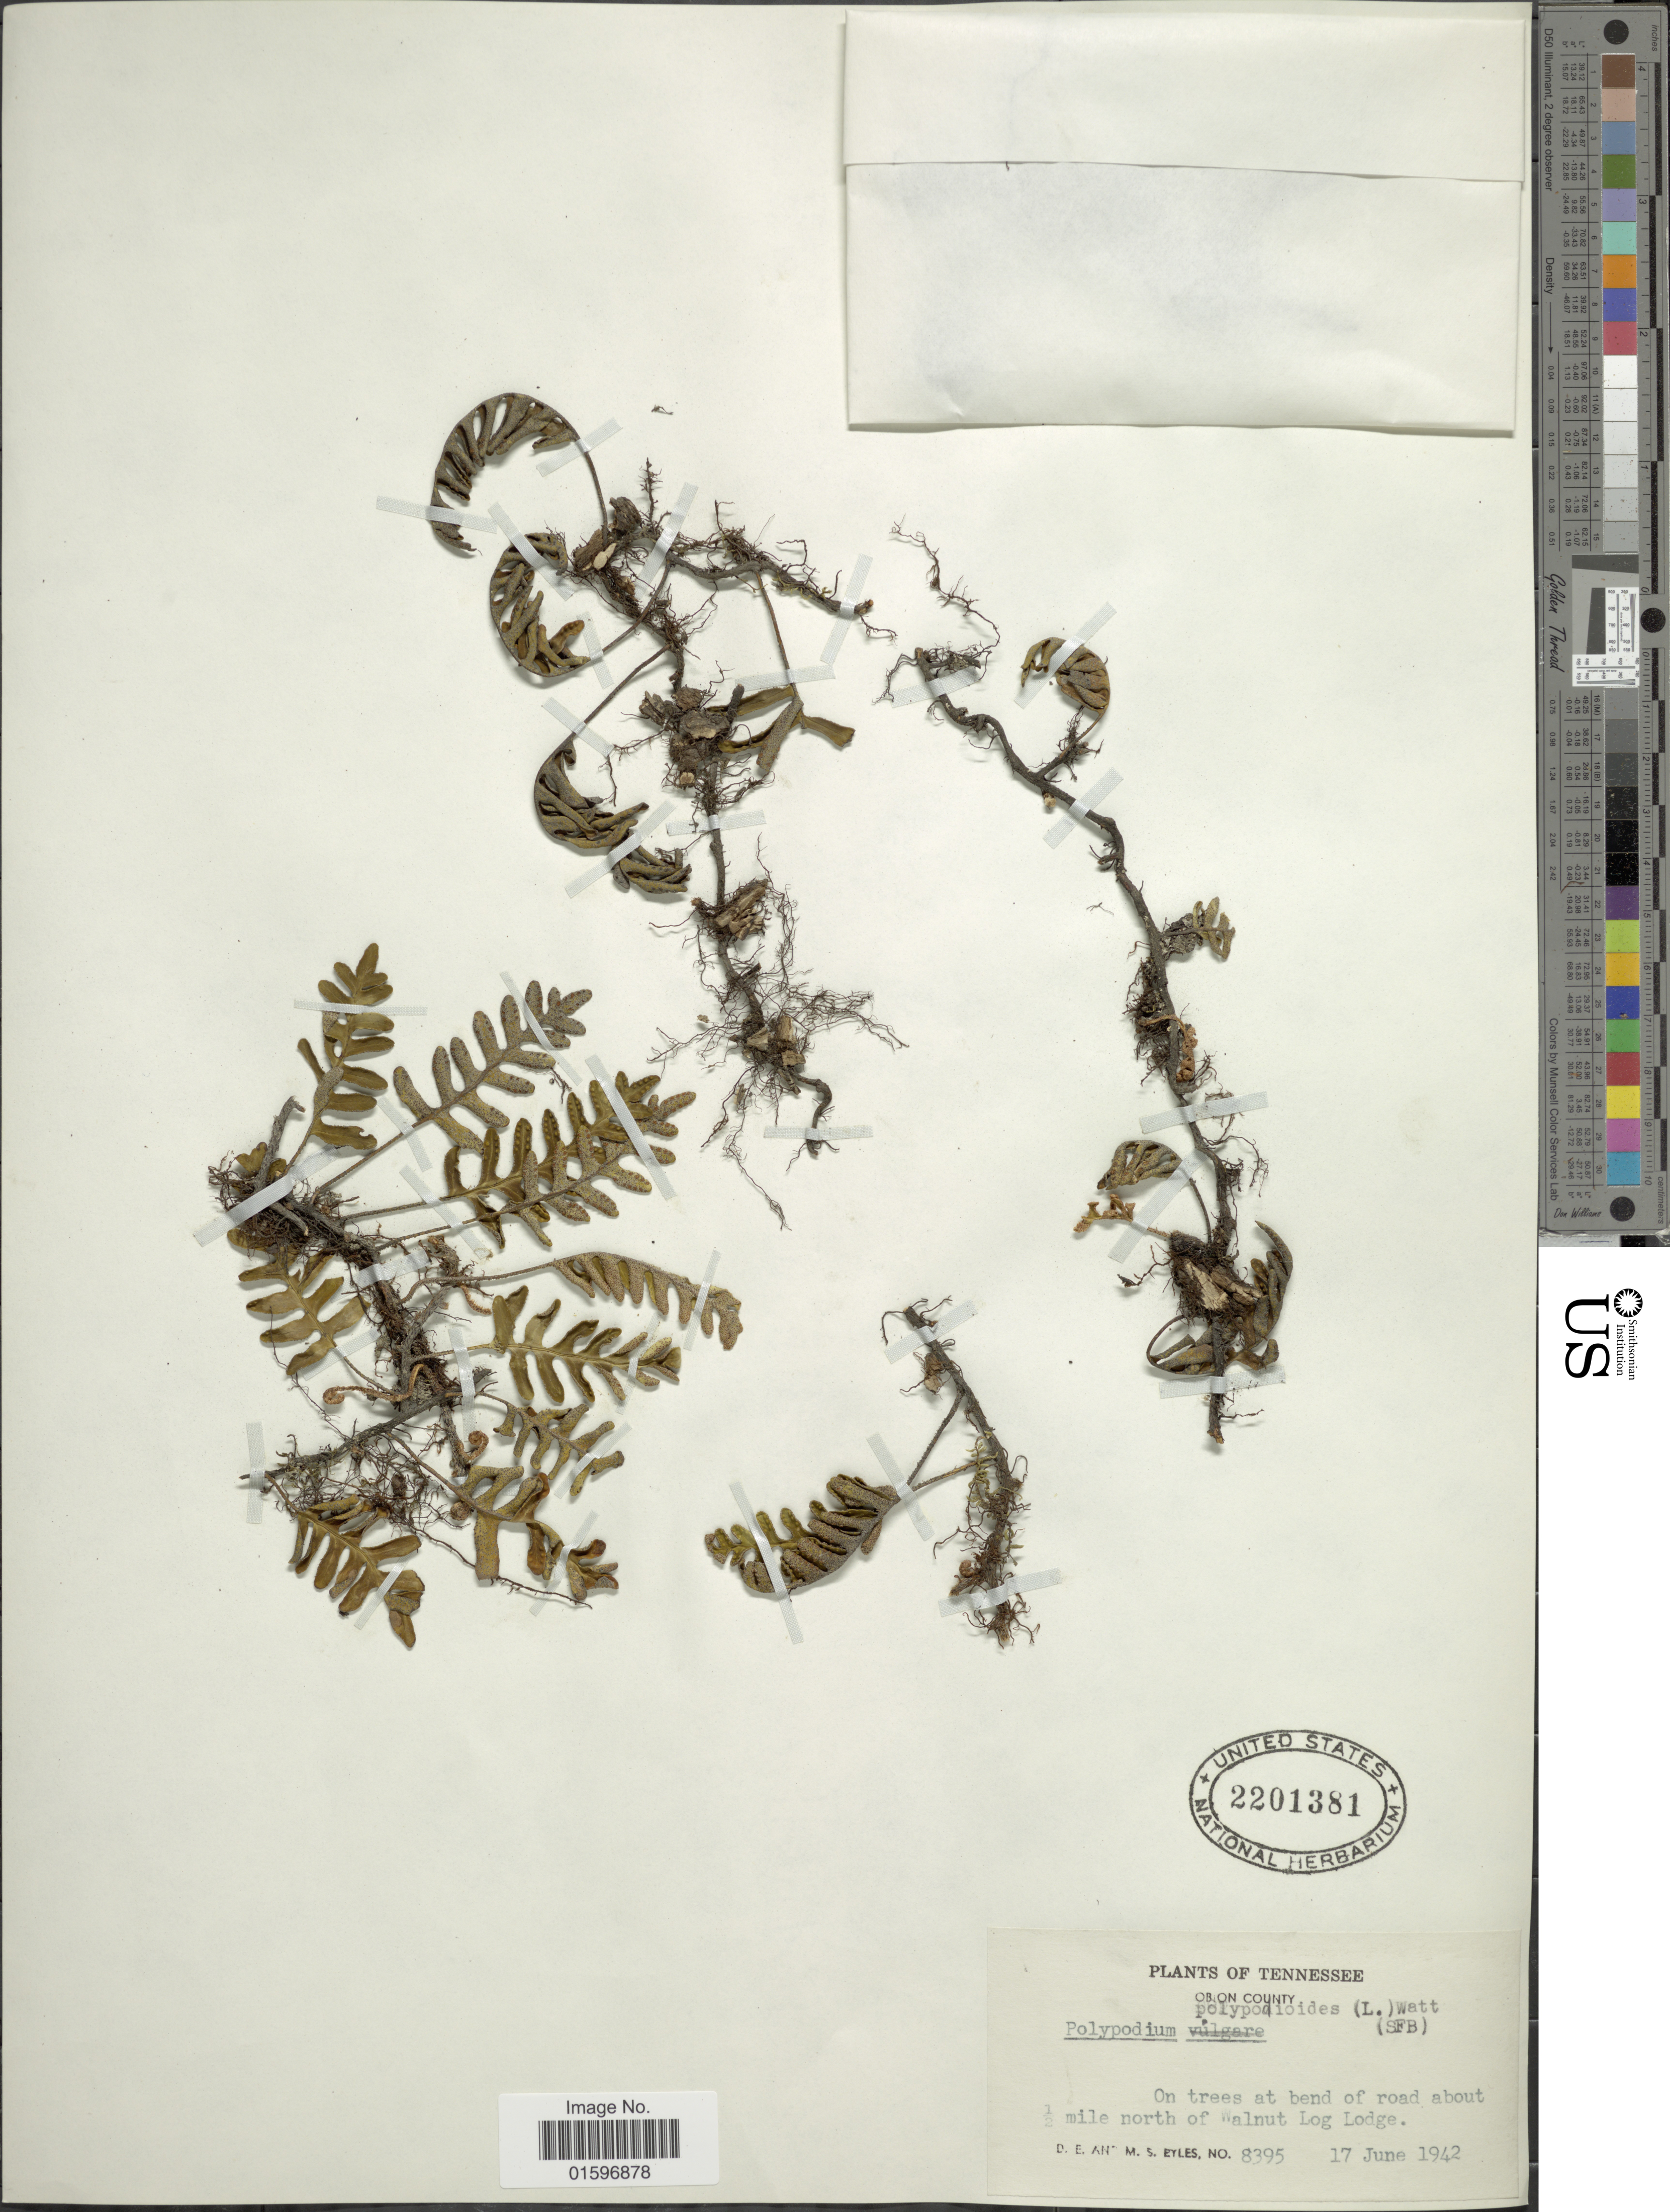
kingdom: Plantae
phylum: Tracheophyta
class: Polypodiopsida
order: Polypodiales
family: Polypodiaceae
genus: Pleopeltis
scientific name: Pleopeltis polypodioides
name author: (L.) E.G. Andrews & Windham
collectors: D. Eyles & M. Eyles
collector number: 8395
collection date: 1942-06-17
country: United States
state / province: Tennessee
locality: Obion County. On trees at bend of road about ½ mile north of Walnut Log Lodge.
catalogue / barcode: US 2201381